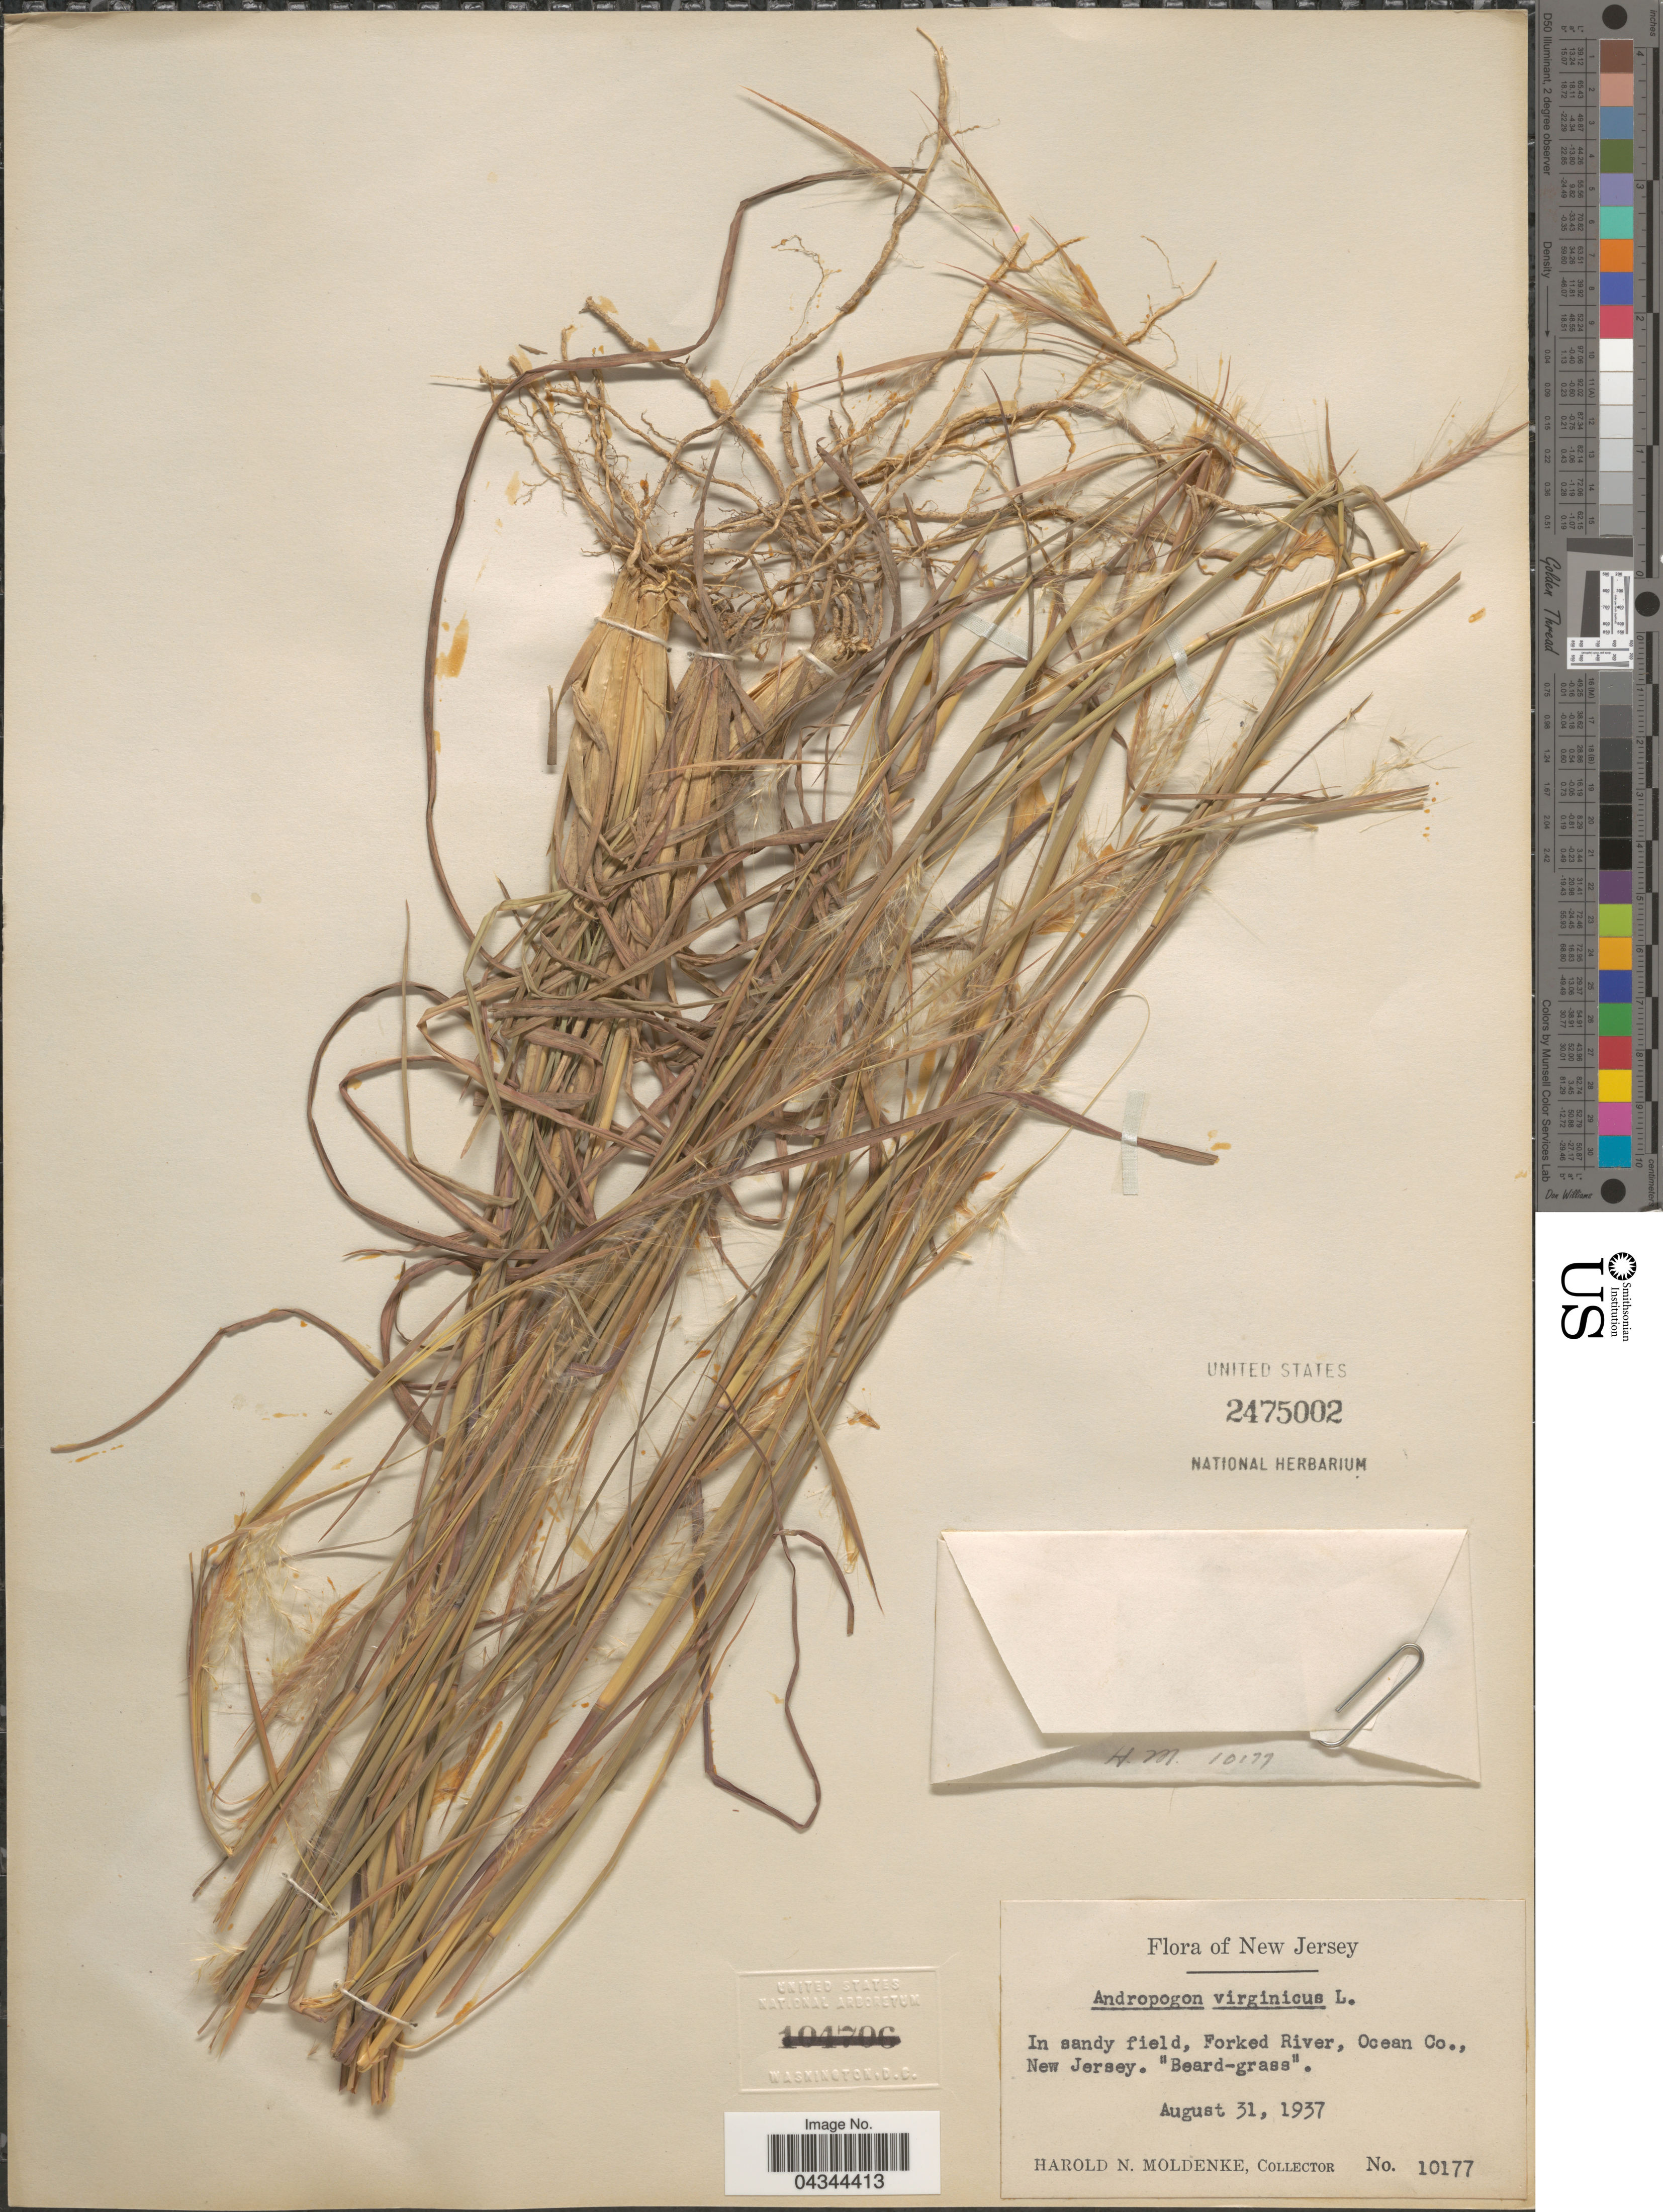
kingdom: Plantae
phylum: Tracheophyta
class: Liliopsida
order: Poales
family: Poaceae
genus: Andropogon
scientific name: Andropogon virginicus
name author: L.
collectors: H. N. Moldenke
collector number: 10177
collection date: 1937-08-31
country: United States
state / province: New Jersey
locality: Forked River, Ocean Co.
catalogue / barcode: US 2475002